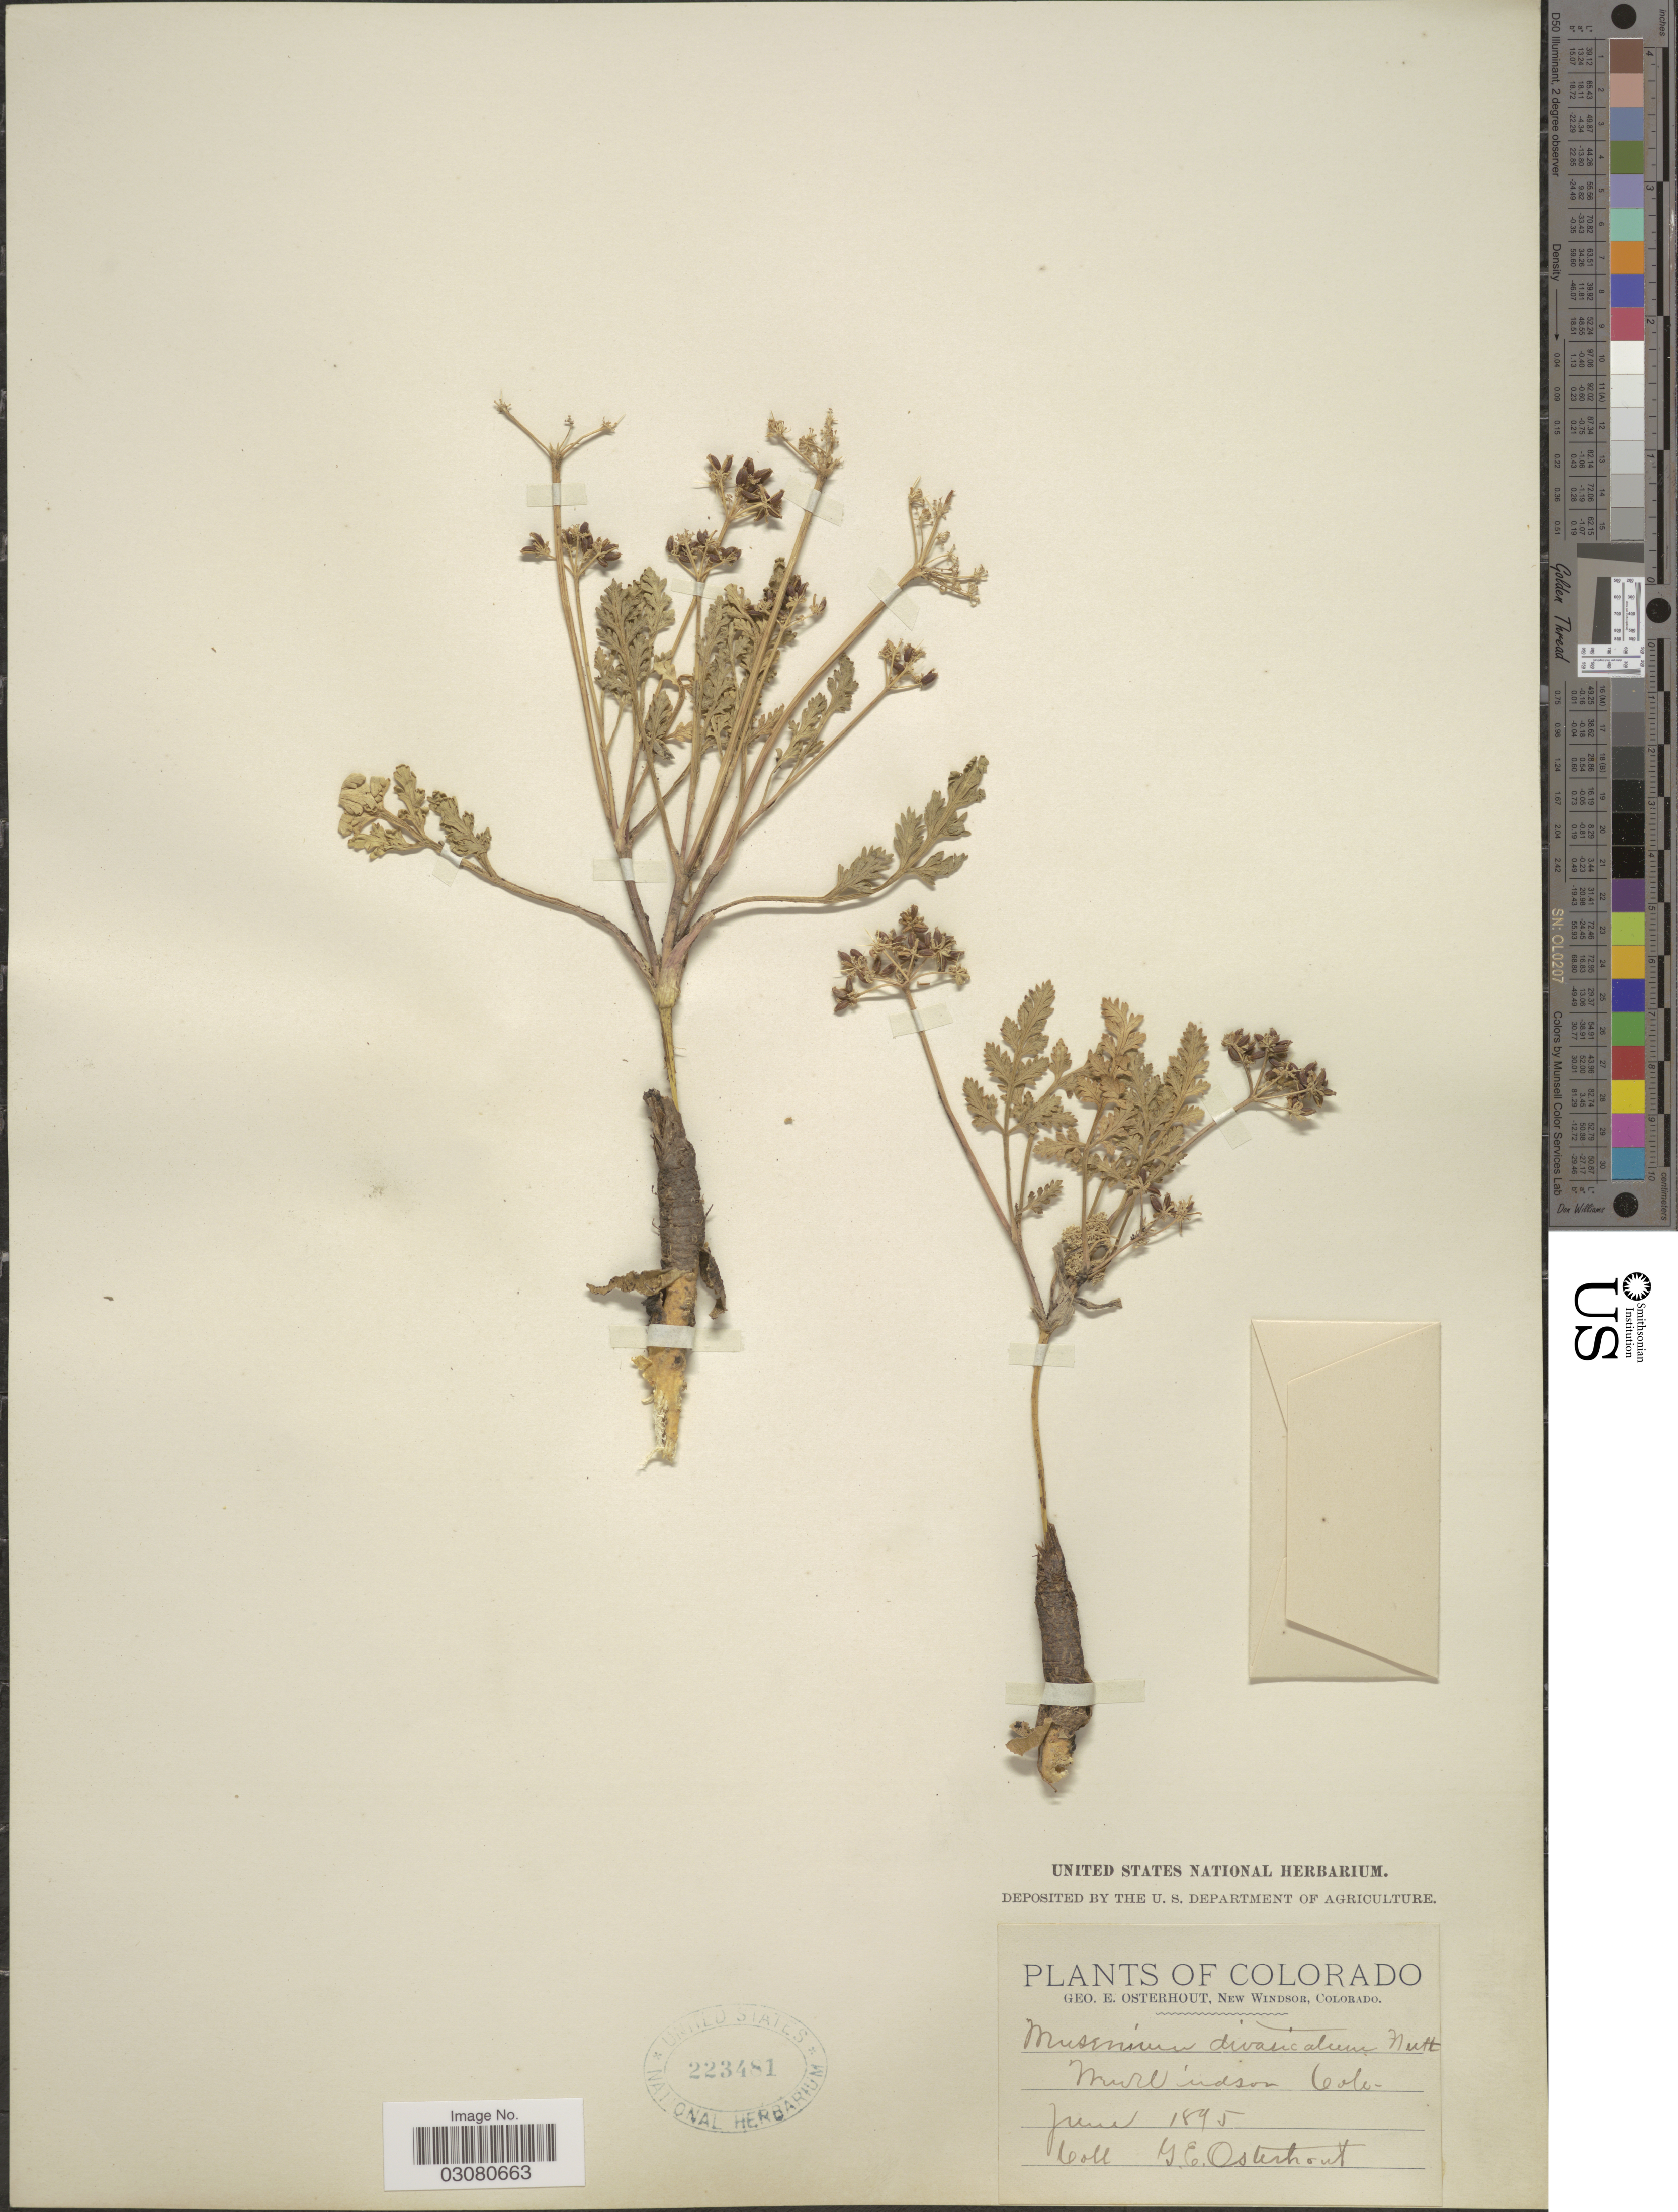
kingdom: Plantae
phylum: Tracheophyta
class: Magnoliopsida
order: Apiales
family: Apiaceae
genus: Musineon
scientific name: Musineon divaricatum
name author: (Pursh) Nutt.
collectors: G. Osterhout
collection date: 1895-06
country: United States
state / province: Colorado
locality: New Windsor. Colo.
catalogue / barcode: US 223481